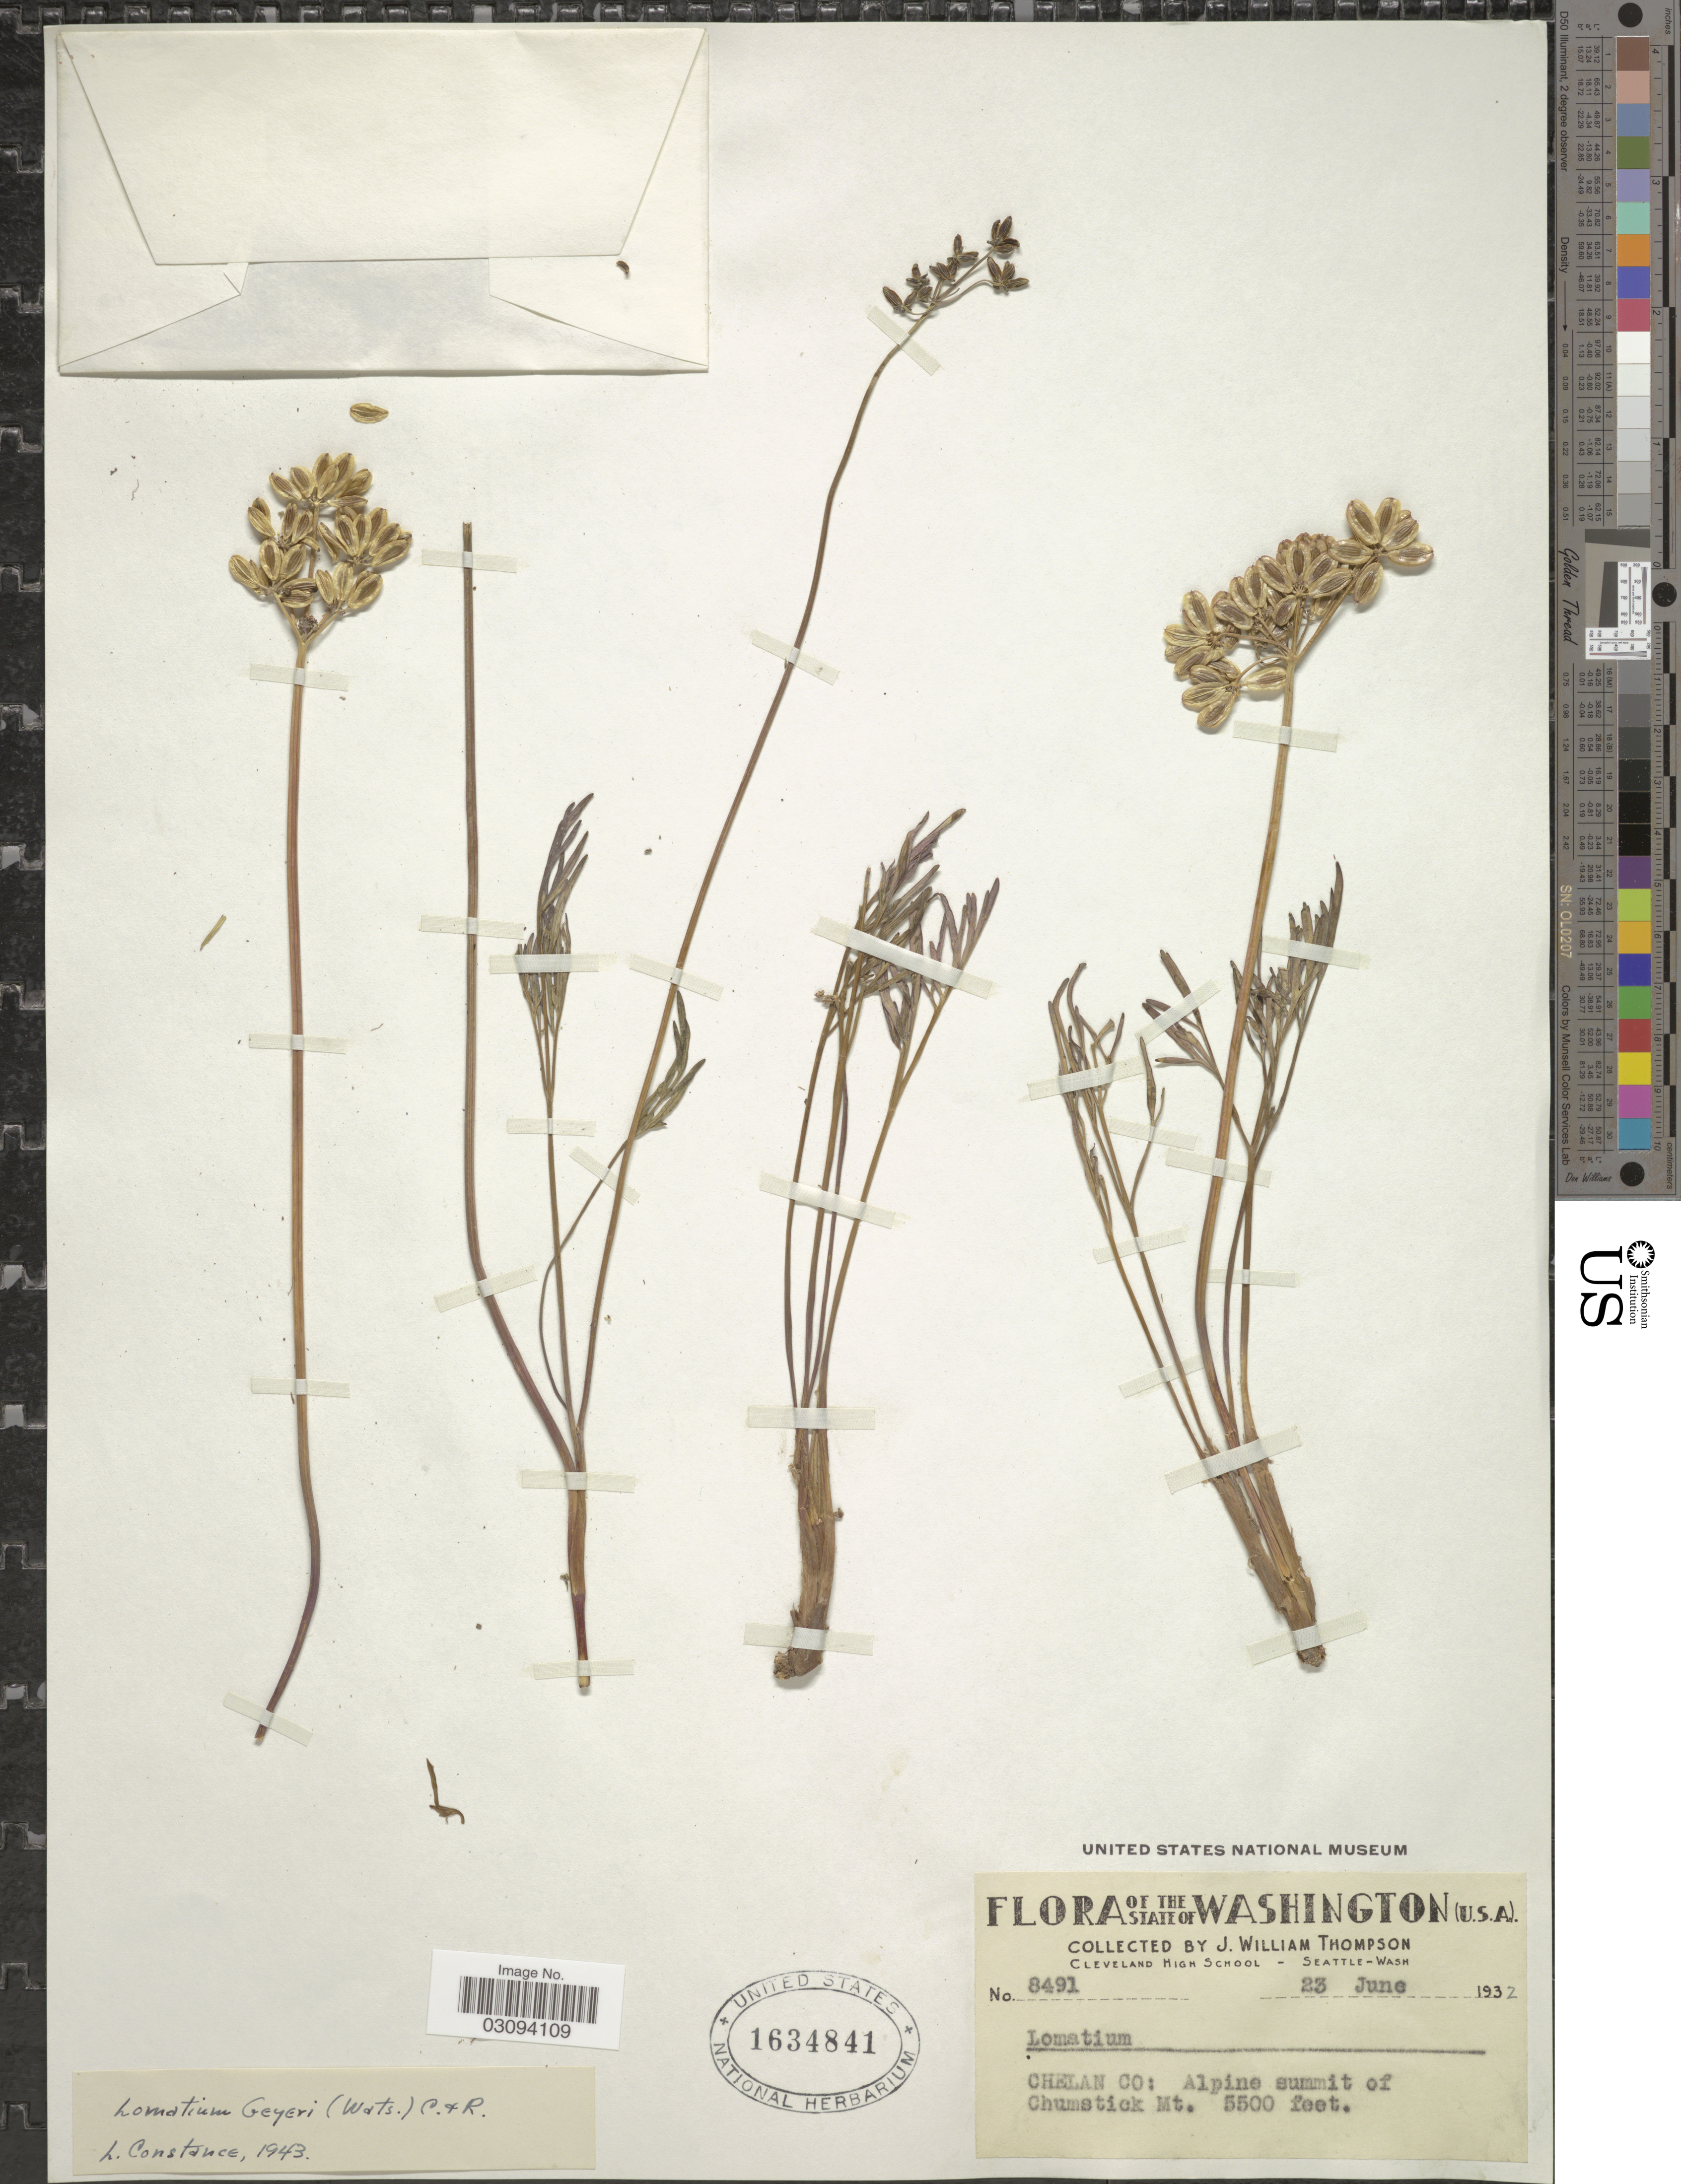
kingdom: Plantae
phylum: Tracheophyta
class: Magnoliopsida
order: Apiales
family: Apiaceae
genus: Lomatium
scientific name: Lomatium geyeri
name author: (S. Watson) J.M. Coult. & Rose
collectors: J. W. Thompson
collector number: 8491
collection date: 1932-06-23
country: United States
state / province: Washington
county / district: Chelan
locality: Chelan Co: Alpine summit of Chumstick Mt.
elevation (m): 1676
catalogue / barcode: US 1634841